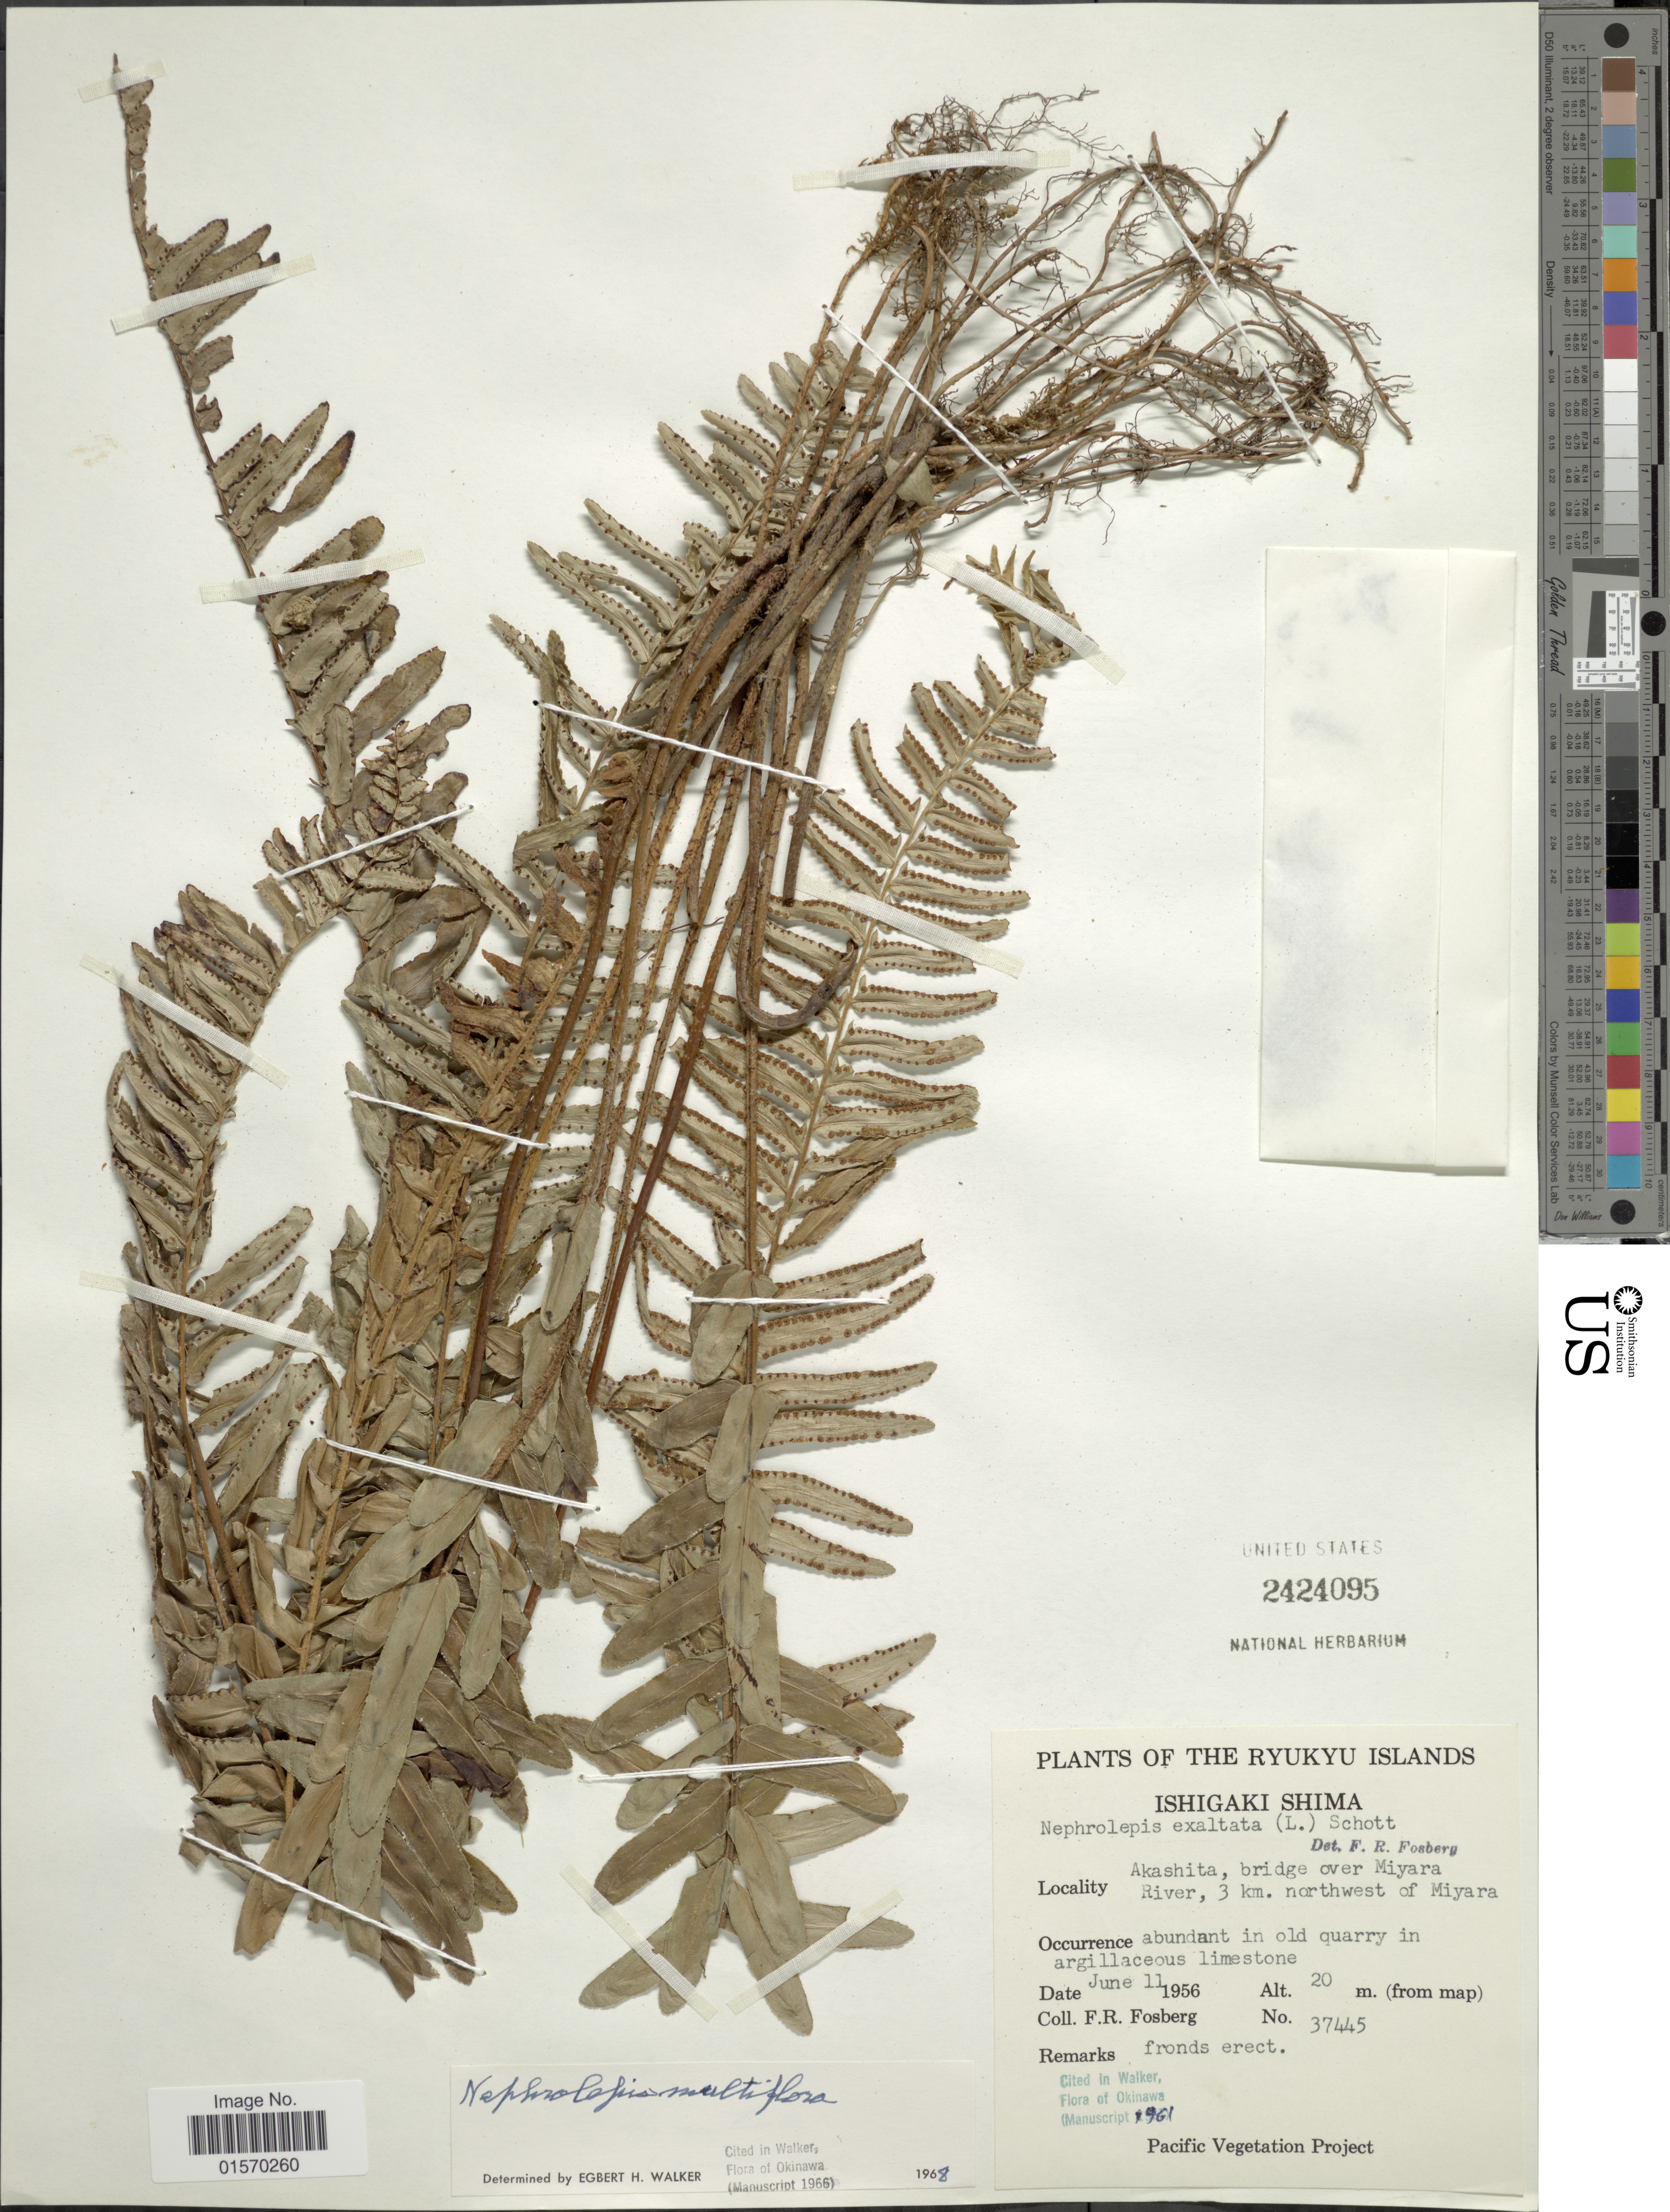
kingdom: Plantae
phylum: Tracheophyta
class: Polypodiopsida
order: Polypodiales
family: Nephrolepidaceae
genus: Nephrolepis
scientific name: Nephrolepis multiflora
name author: (Roxb.) F.M. Jarrett ex C.V. Morton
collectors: F. R. Fosberg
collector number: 37445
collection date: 1956-06-11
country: Japan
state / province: Okinawa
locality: Rykyu Islands. Ishigaki Shima. Akashita, bridge over Miyara River, 3 km. northwest of Miyara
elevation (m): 20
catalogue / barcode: US 2424095